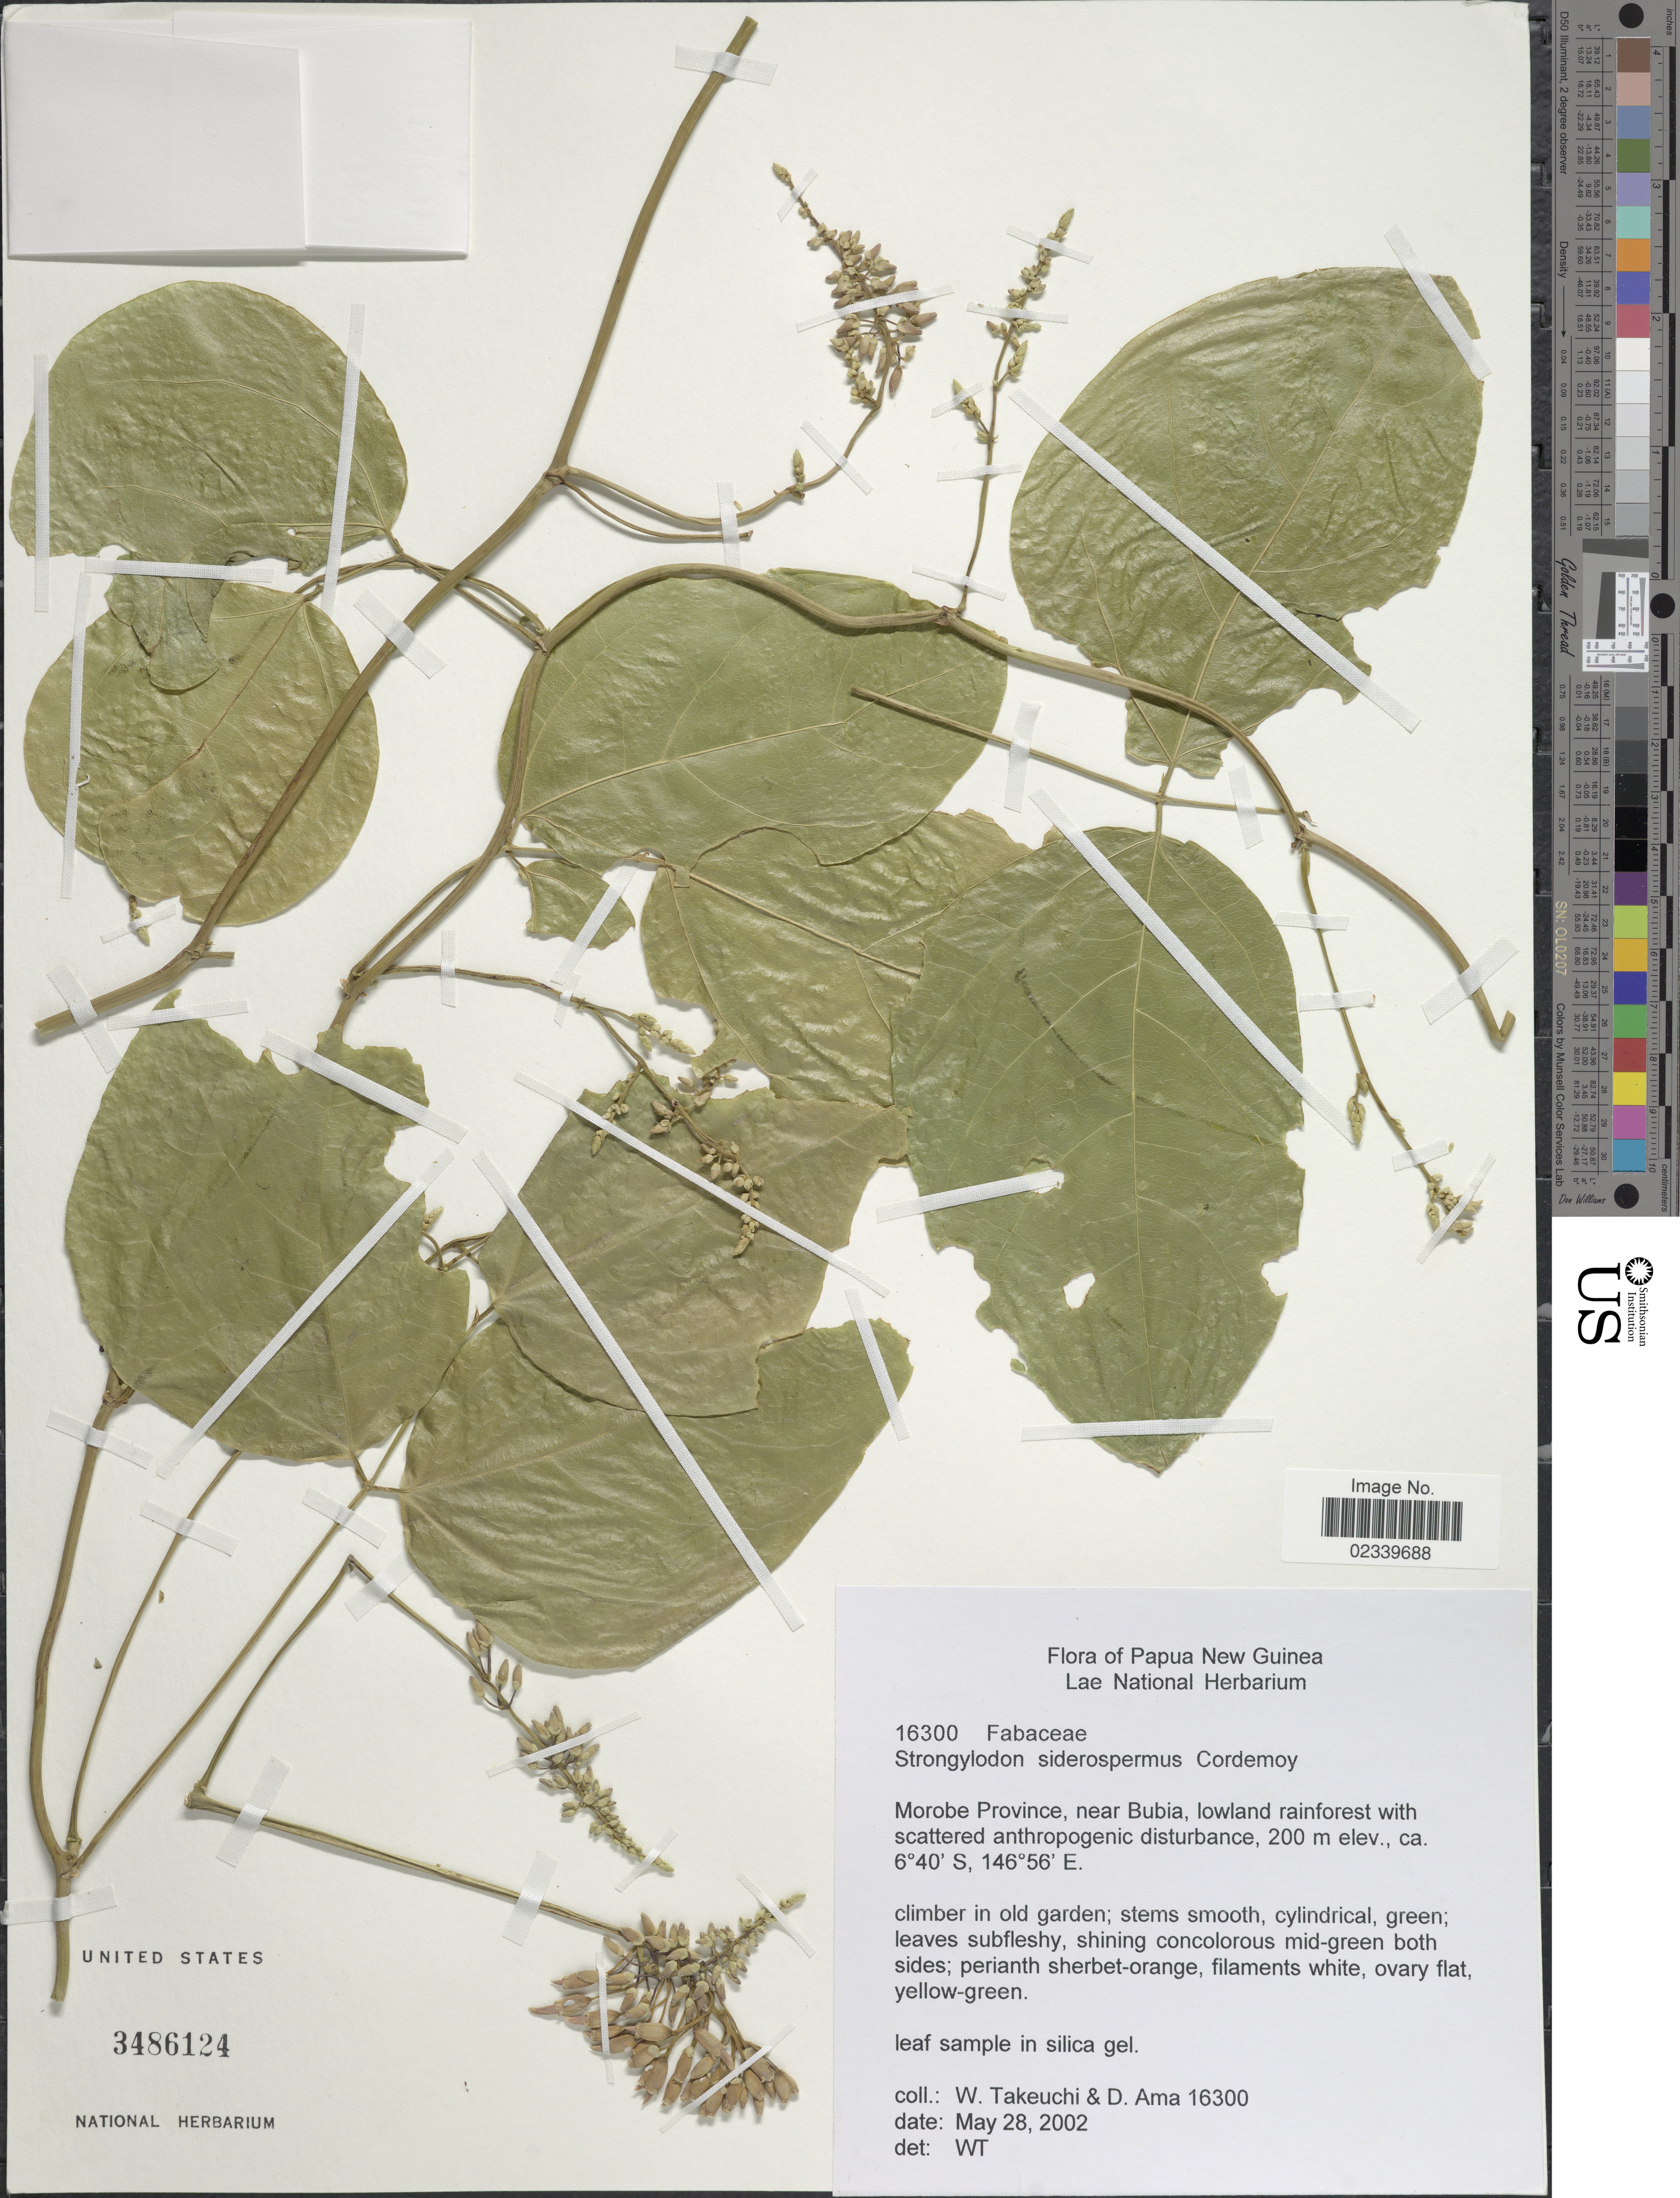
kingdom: Plantae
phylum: Tracheophyta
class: Magnoliopsida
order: Fabales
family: Fabaceae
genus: Strongylodon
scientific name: Strongylodon siderospermus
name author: Cordem.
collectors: W. Takeuchi & D. Ama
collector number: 16300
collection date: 2002-05-28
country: Papua New Guinea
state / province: Morobe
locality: Morobe Province, near Bubia, lowland rainforest.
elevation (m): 200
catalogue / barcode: US 3486124